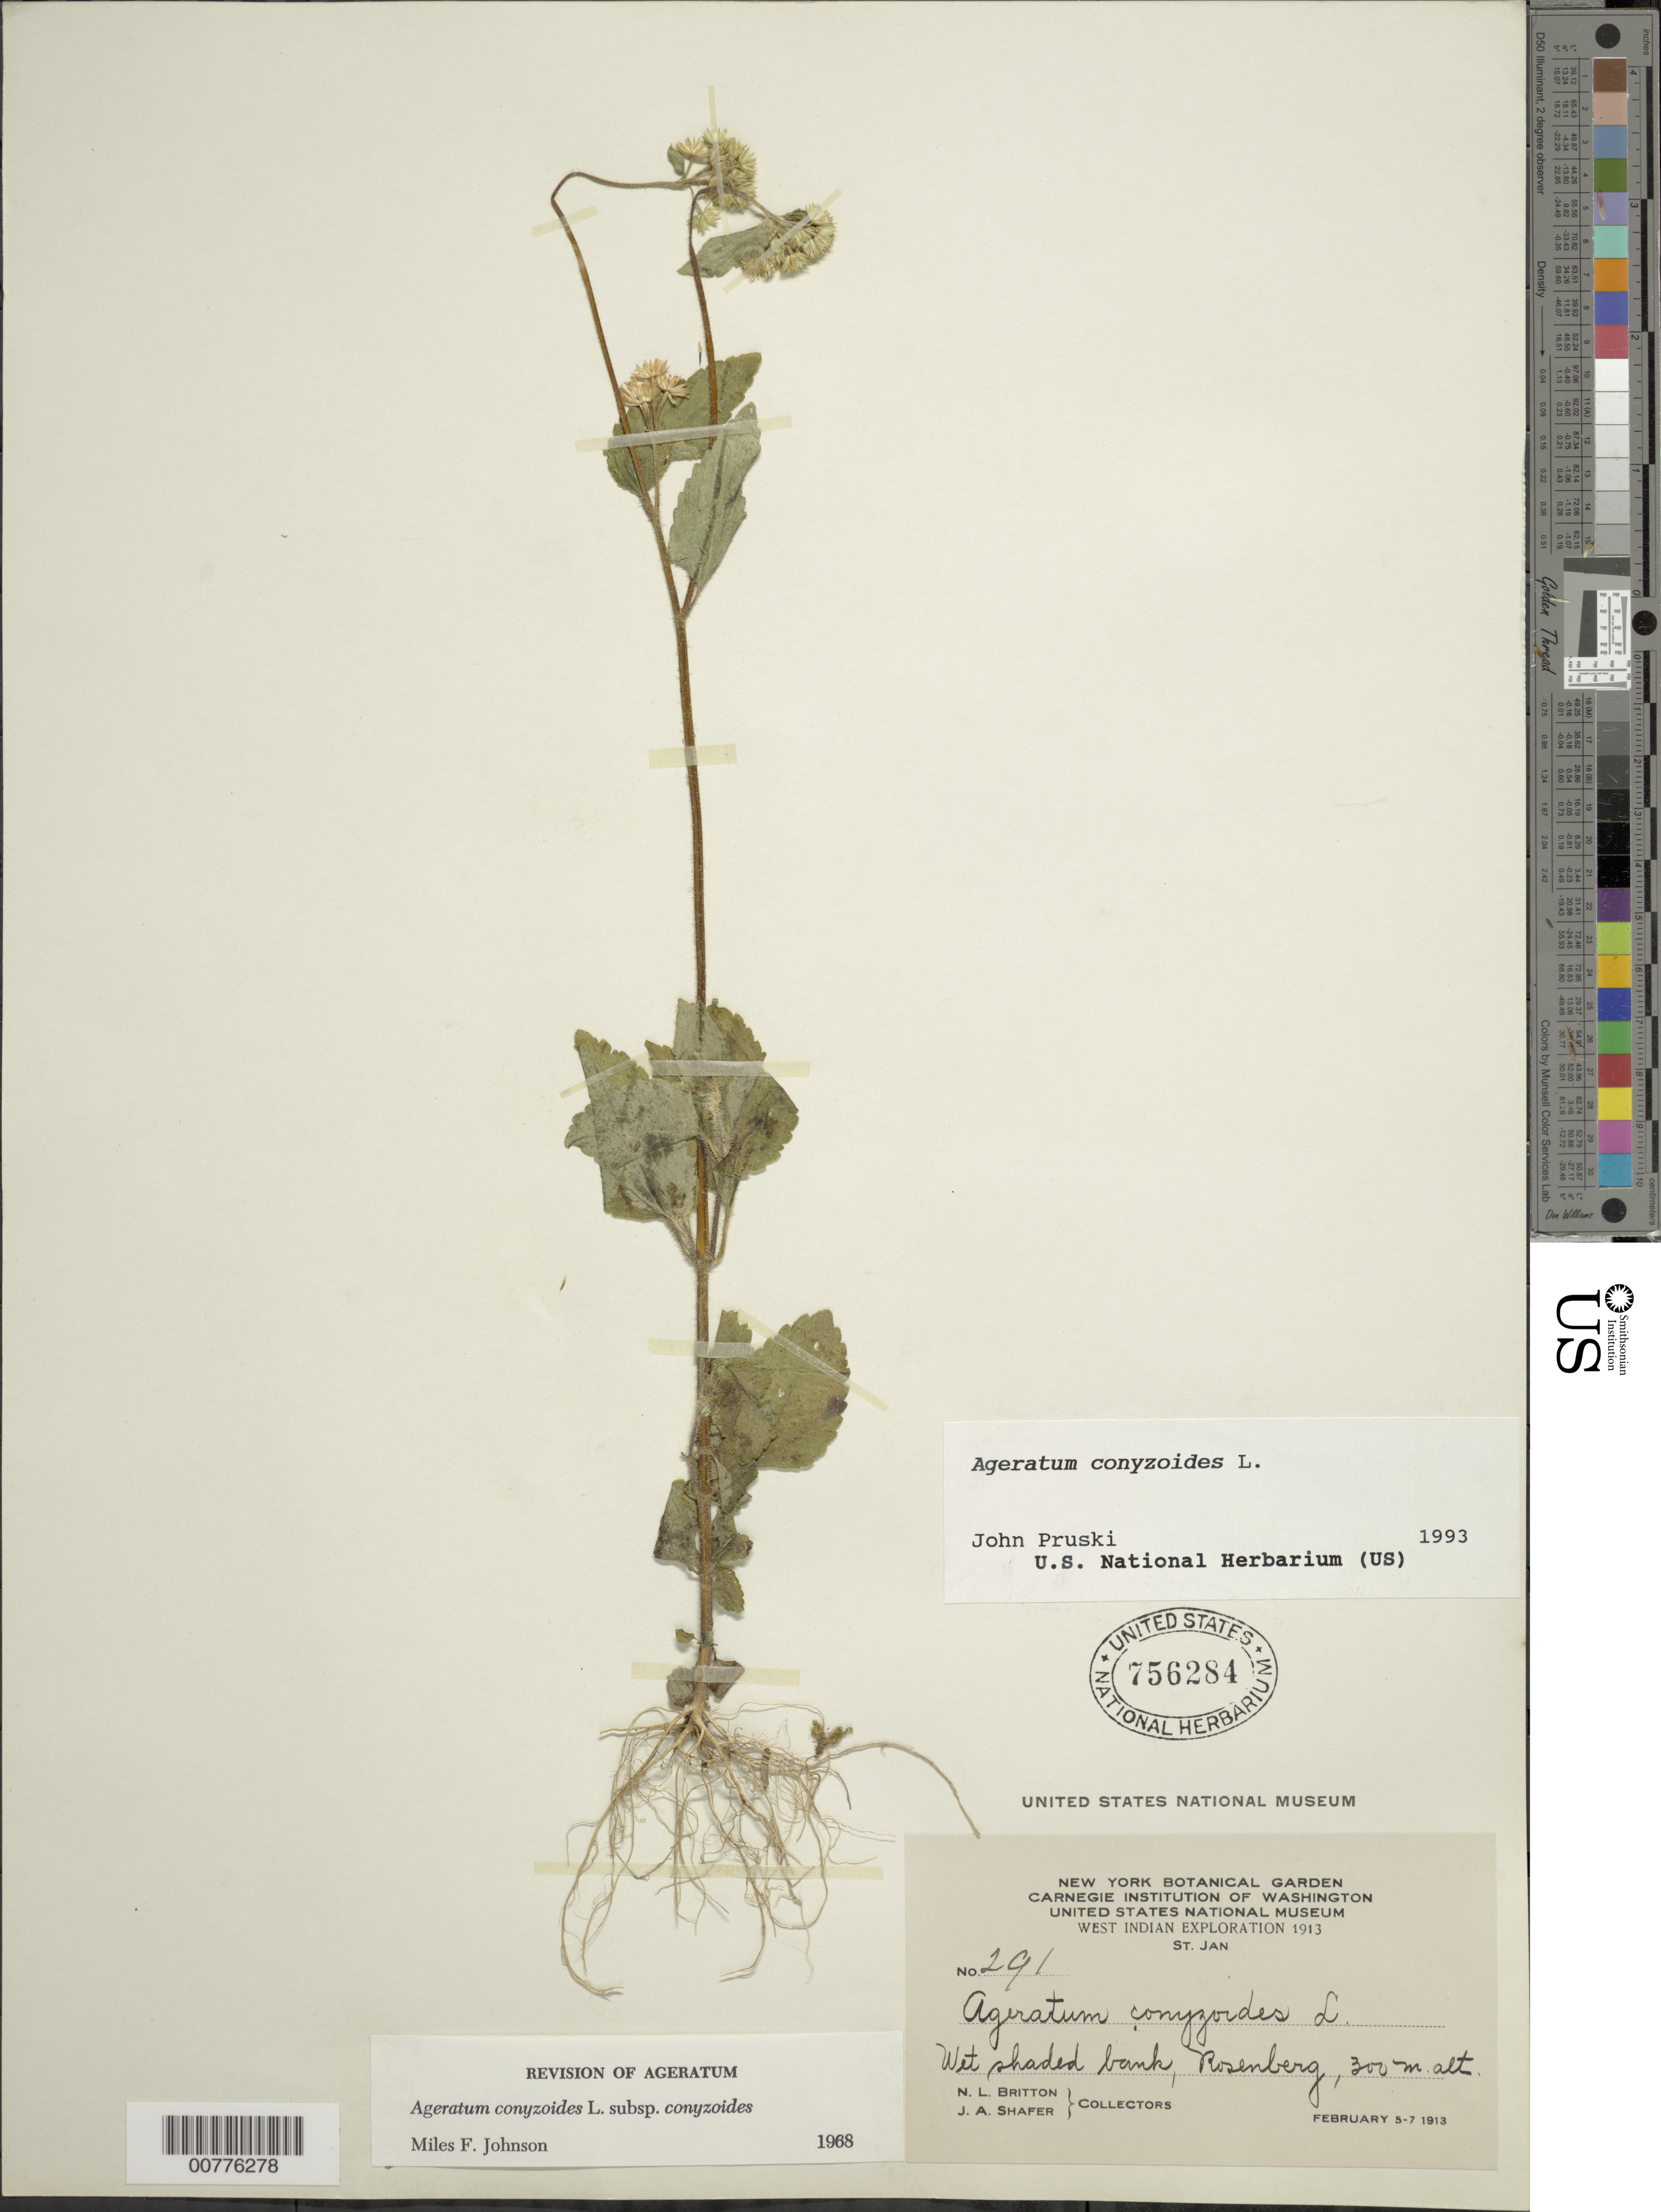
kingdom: Plantae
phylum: Tracheophyta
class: Magnoliopsida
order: Asterales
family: Asteraceae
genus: Ageratum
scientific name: Ageratum conyzoides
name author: L.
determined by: Pruski, J. F.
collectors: N. Britton & J. A. Shafer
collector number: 291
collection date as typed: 05 Feb 1913 to 07 Feb 1913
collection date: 1913-02-05/1913-02-07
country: U.S. Virgin Islands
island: St. John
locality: Wet shaded bank, Rosenberg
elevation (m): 300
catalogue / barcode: US 756284